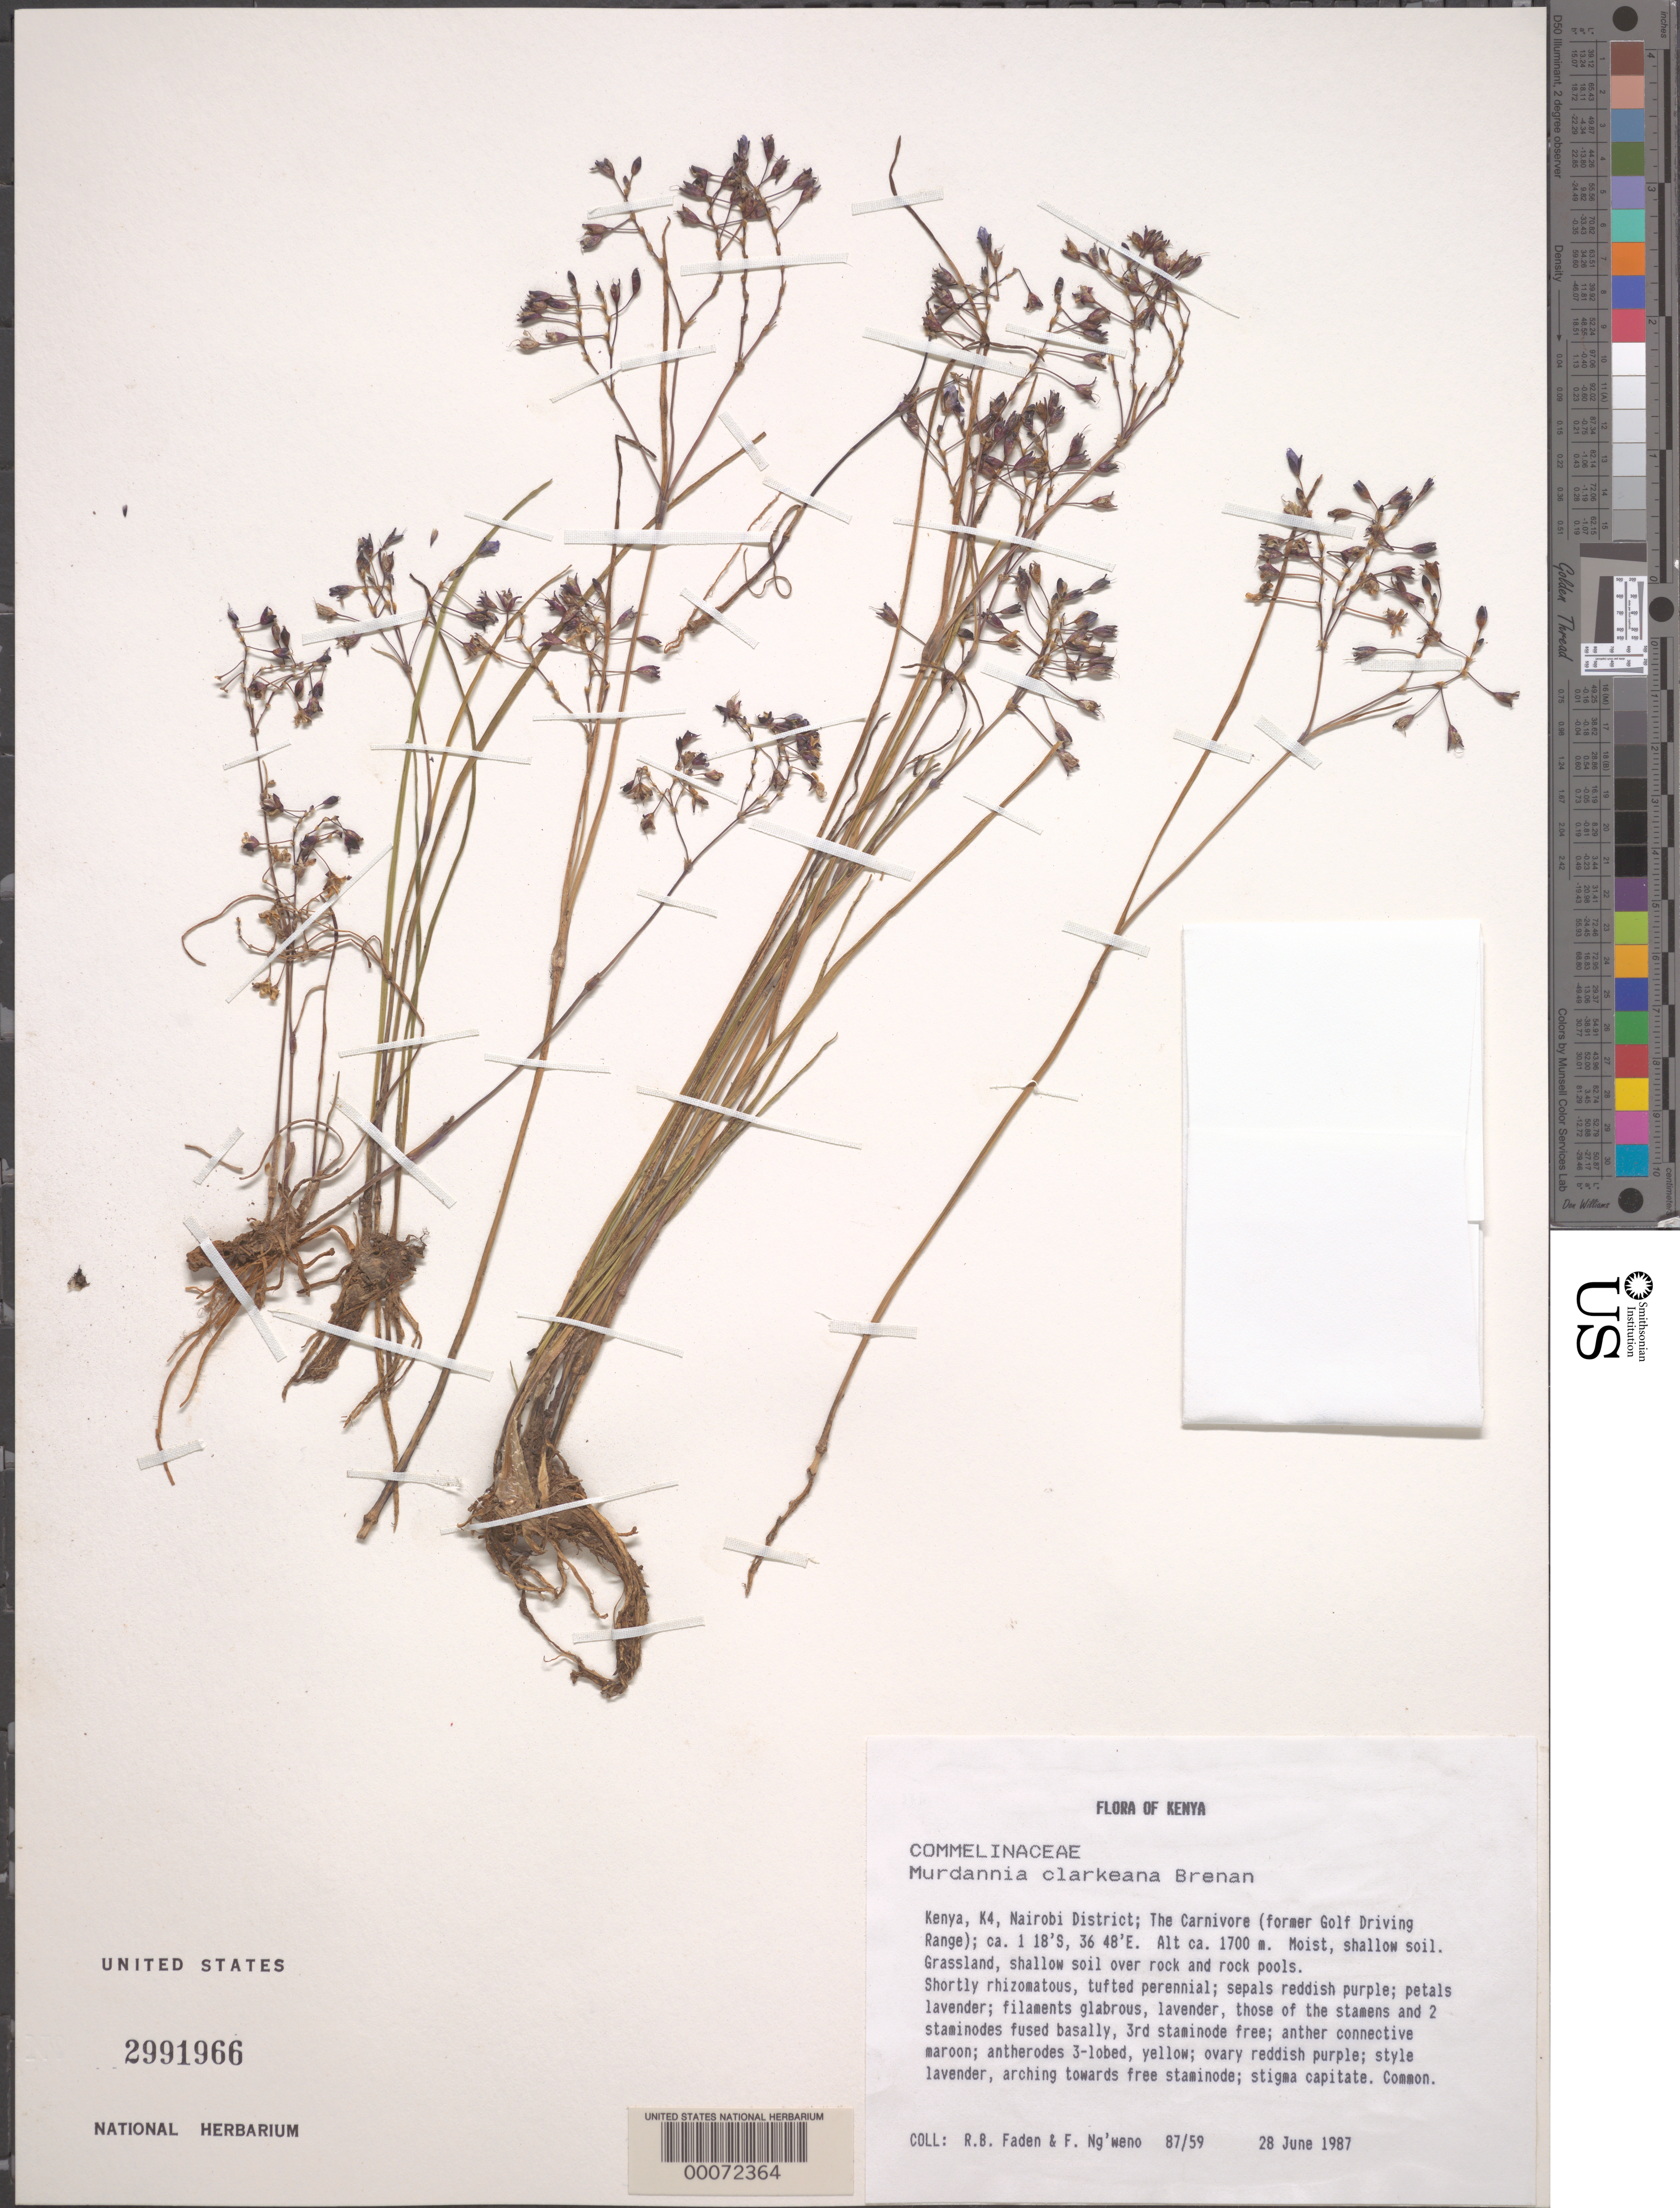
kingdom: Plantae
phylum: Tracheophyta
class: Liliopsida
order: Commelinales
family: Commelinaceae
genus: Murdannia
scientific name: Murdannia clarkeana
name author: Brenan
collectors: R. B. Faden & F. Ng'weno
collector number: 87/59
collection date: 1987-06-28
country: Kenya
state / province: Nairobi Area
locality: K4, Nairobi District; The Carnivore (former Golf Driving Range).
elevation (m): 1700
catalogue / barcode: US 2991966